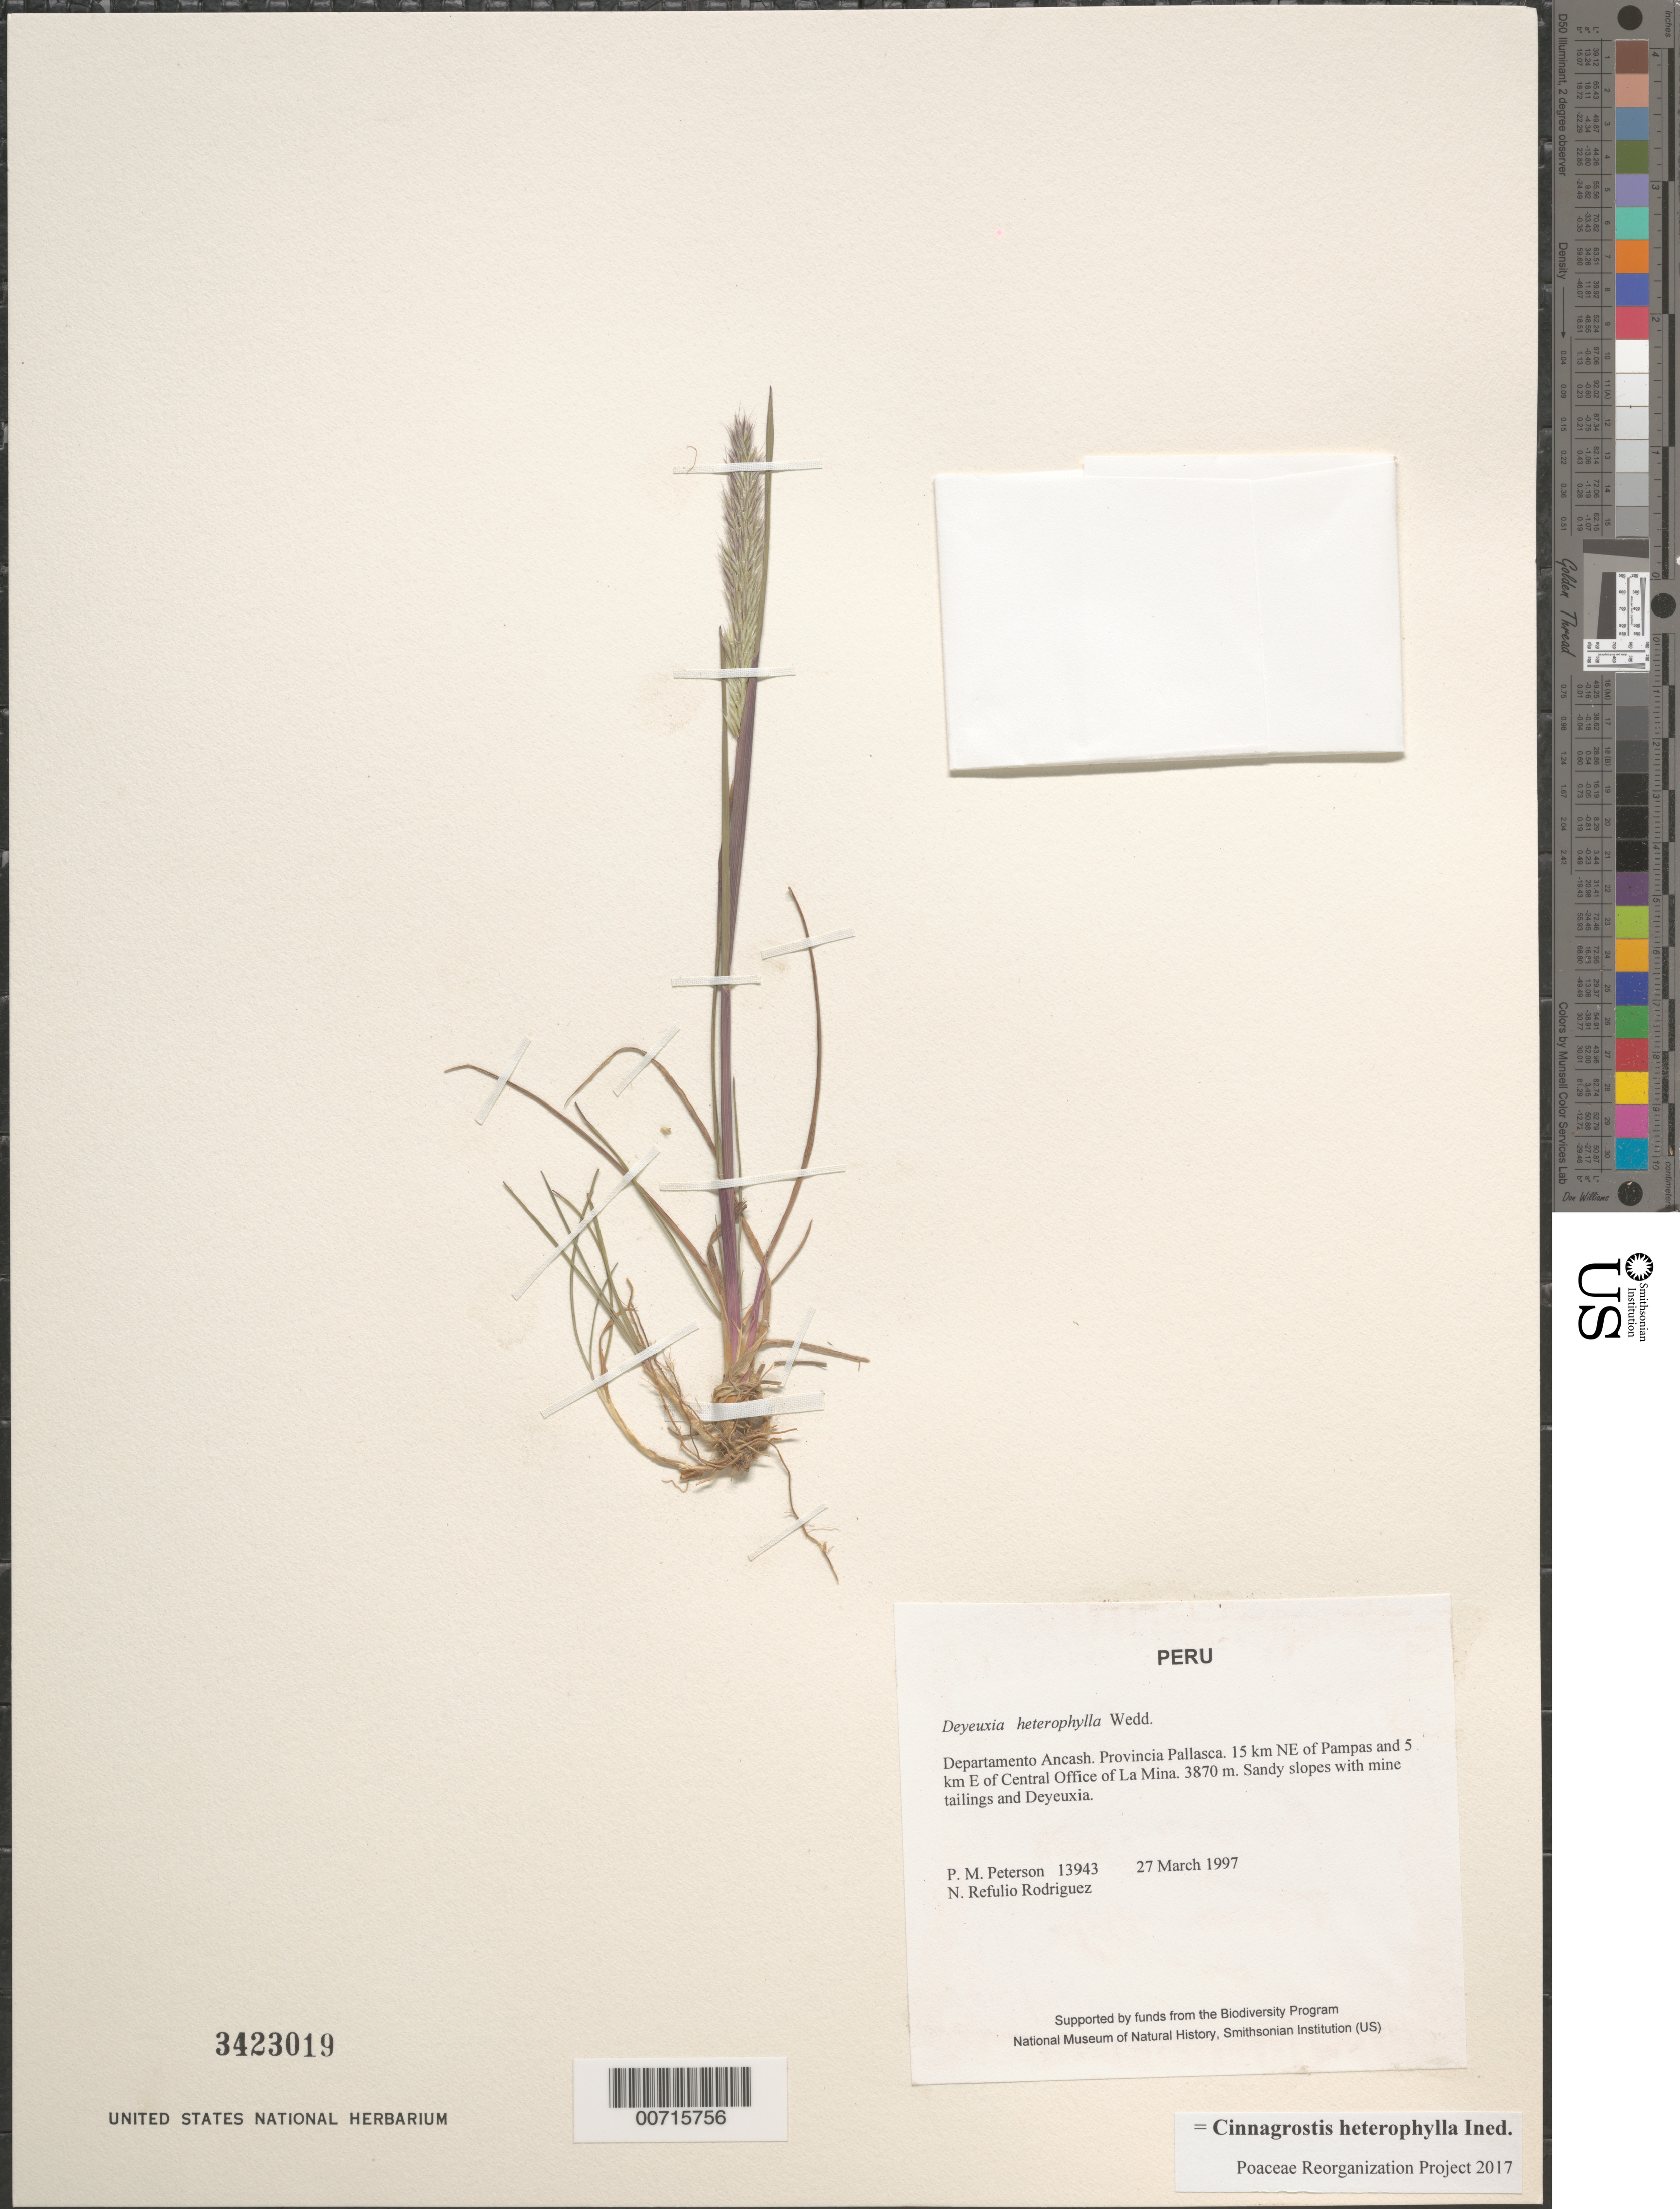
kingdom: Plantae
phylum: Tracheophyta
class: Liliopsida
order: Poales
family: Poaceae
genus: Cinnagrostis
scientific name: Cinnagrostis heterophylla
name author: (Wedd.) P.M. Peterson et al.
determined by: Poaceae Reorganization Project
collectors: P. M. Peterson & N. Refulio-Rodríguez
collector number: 13943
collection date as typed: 27 Mar 1997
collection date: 1997-03-27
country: Peru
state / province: Ancash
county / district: Pallasca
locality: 15 km NE of Pampas and 5 km E of Central Office of La Mina.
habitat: Sandy slopes with mine tailings and Deyeuxia.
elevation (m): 3870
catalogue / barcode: US 3423019